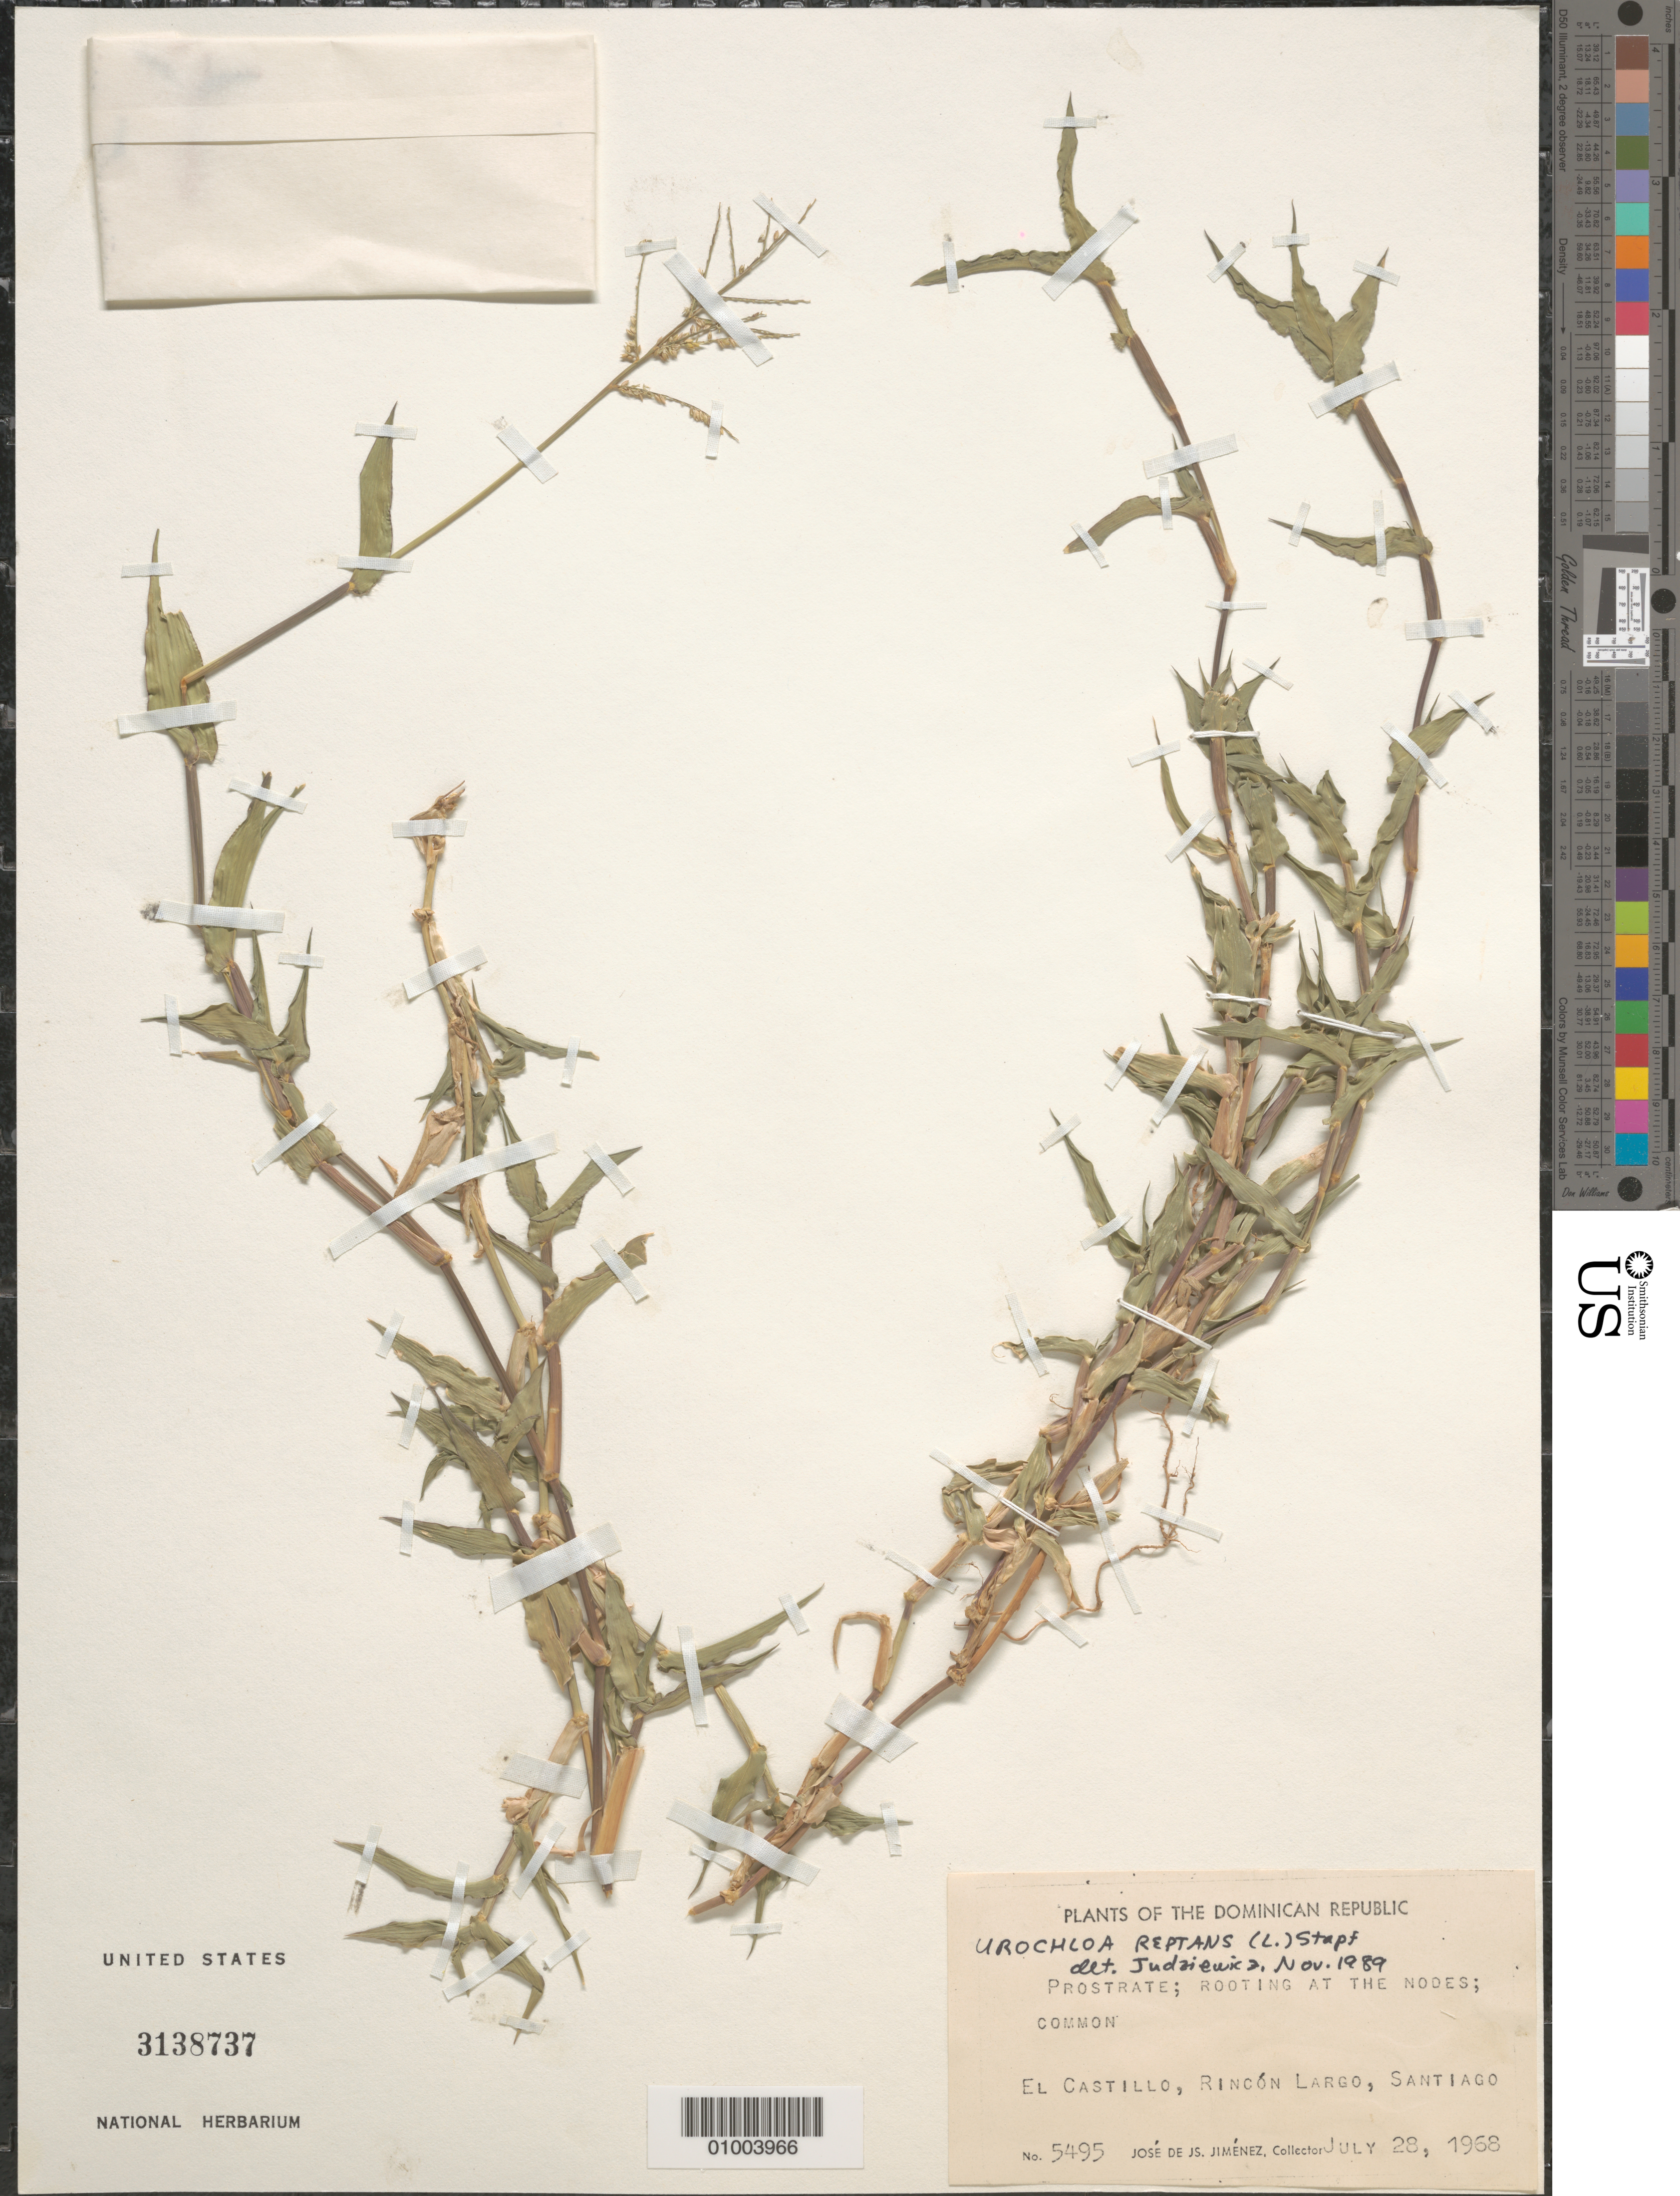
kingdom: Plantae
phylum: Tracheophyta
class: Liliopsida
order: Poales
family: Poaceae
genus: Urochloa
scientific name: Urochloa reptans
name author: (L.) Stapf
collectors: J. J. Jiménez Almonte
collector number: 5495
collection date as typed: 28 Jul 1968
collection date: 1968-07-28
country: Dominican Republic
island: Hispaniola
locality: El Castillo, Rincon Largo, Santiago. Prostrate; rooting at the nodes; common.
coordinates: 0 N, 0 E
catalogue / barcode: US 3138737